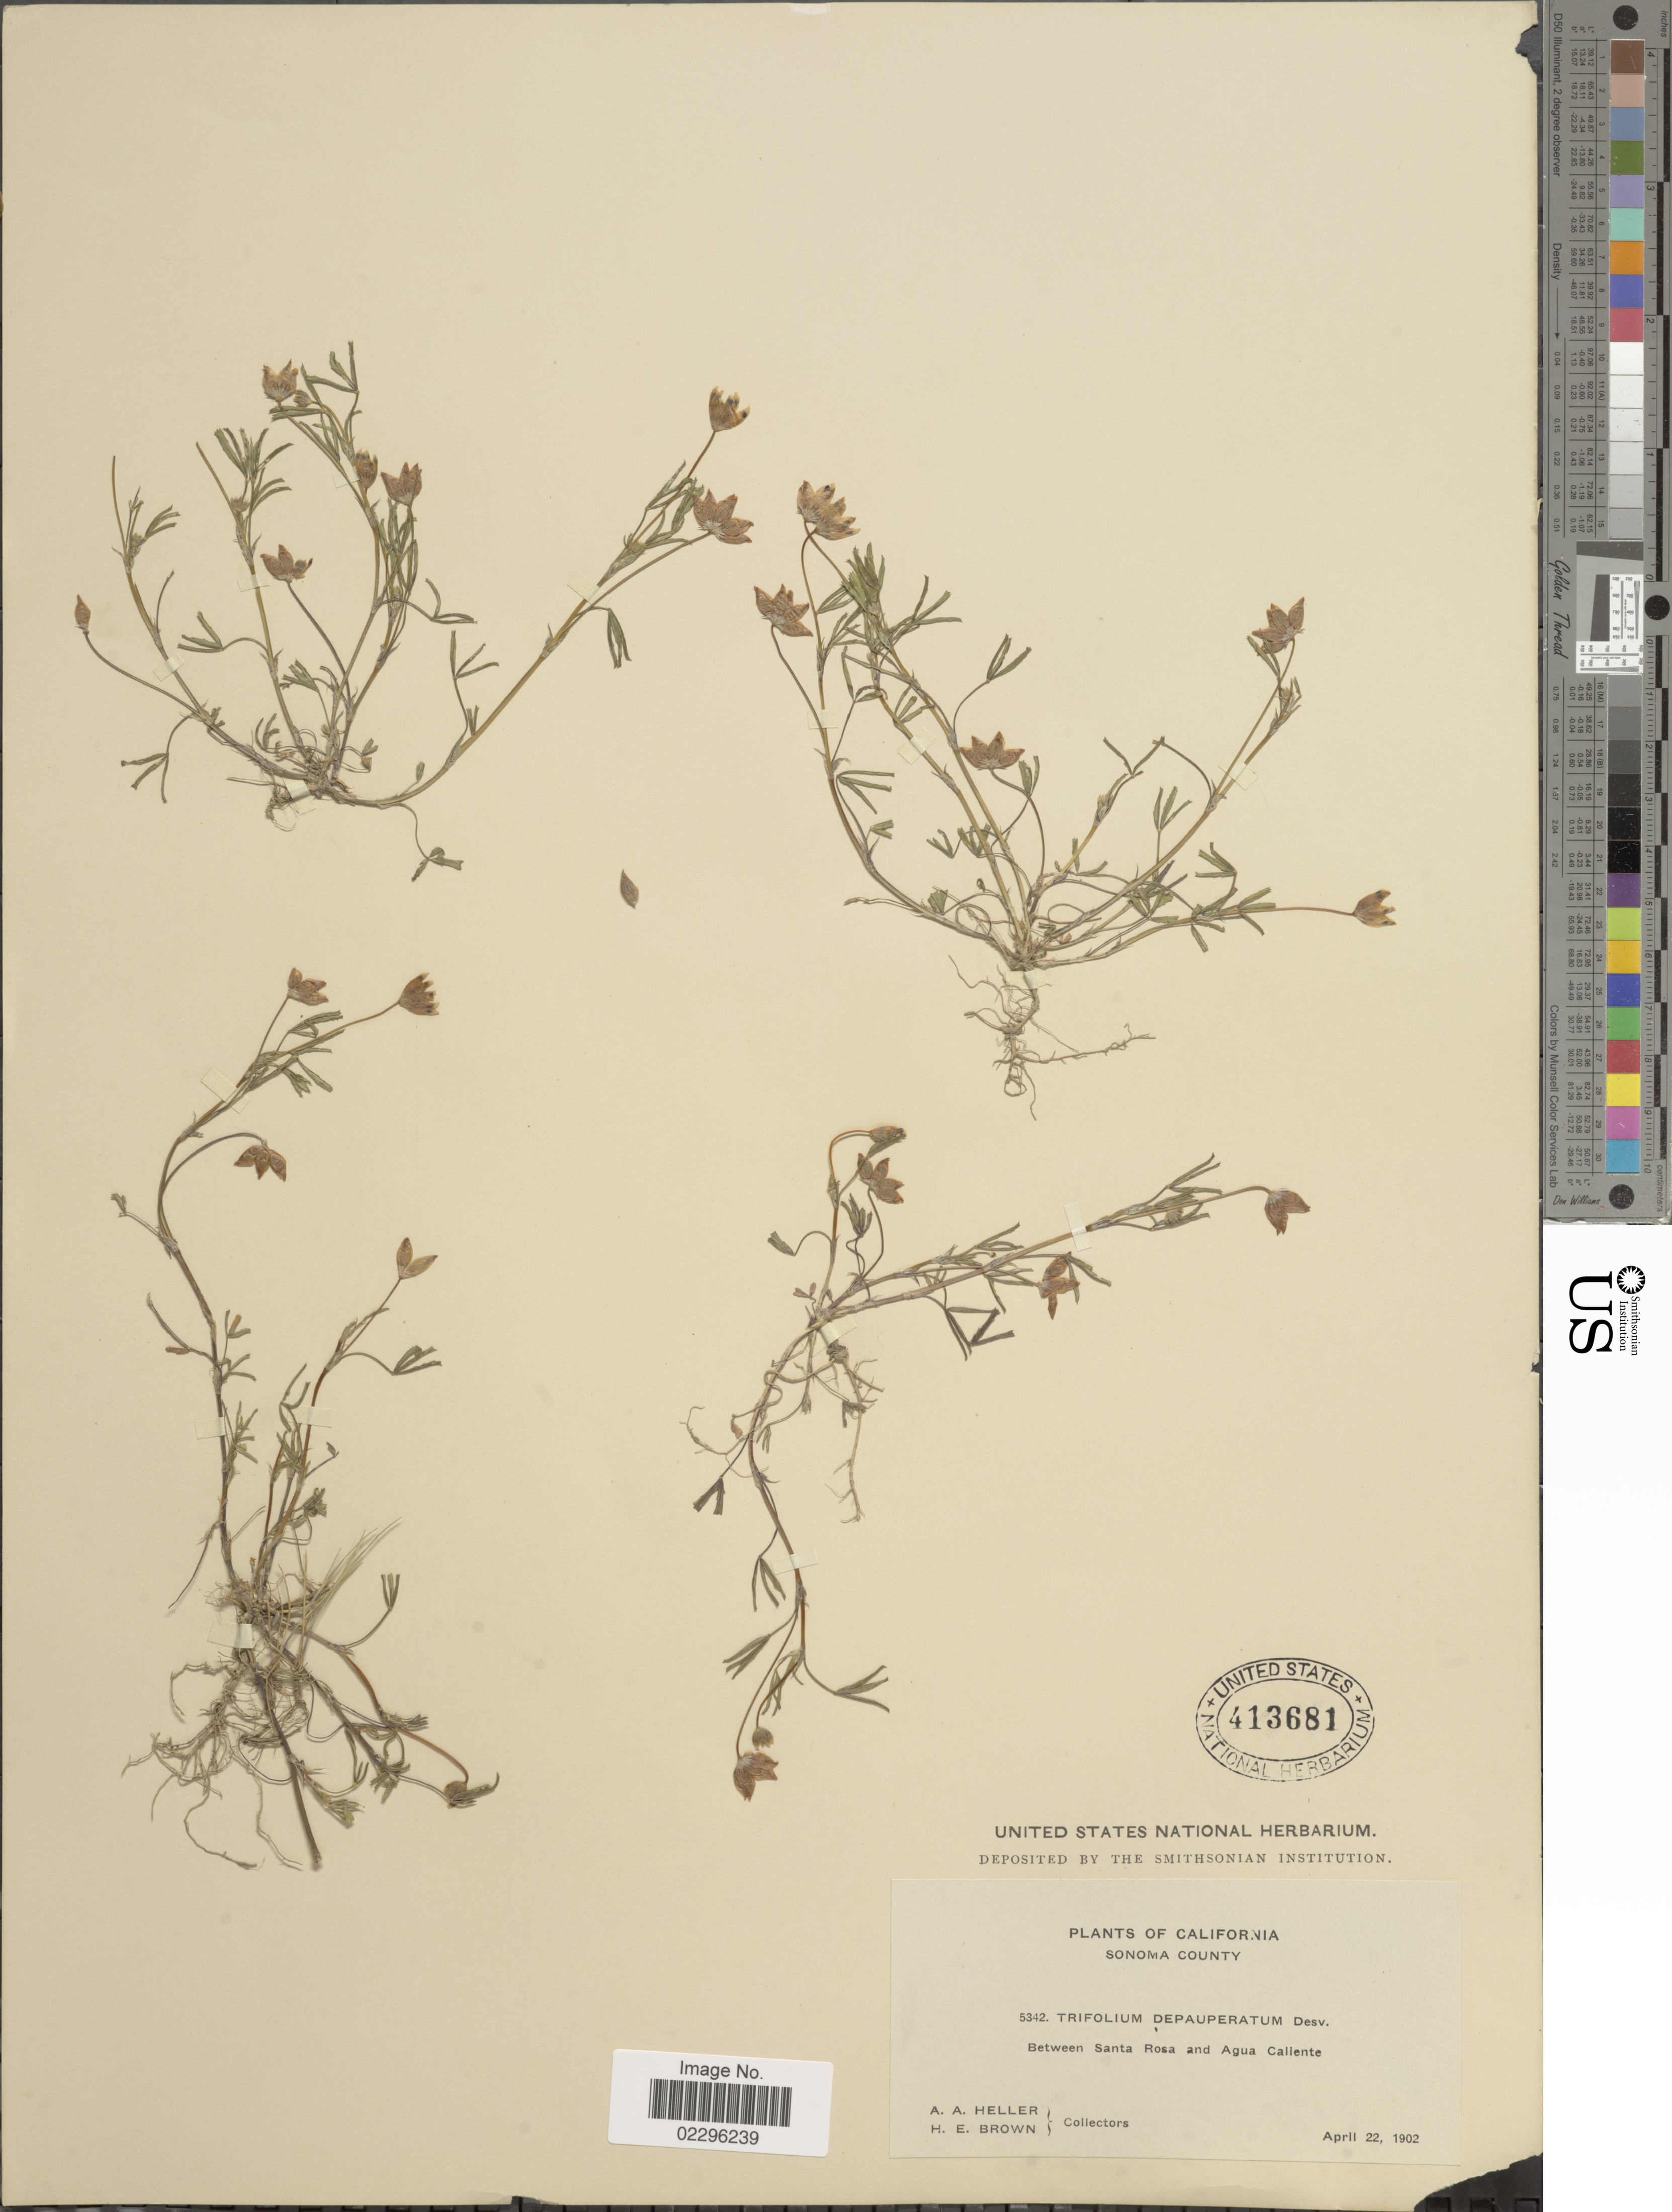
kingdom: Plantae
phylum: Tracheophyta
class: Magnoliopsida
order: Fabales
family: Fabaceae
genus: Trifolium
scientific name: Trifolium depauperatum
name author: Desv.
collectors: A. A. Heller & H. E. Brown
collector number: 5342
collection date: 1902-04-22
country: United States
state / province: California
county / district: Sonoma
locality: Sonoma County. Between Santa Rosa and Agua Caliente.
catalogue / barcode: US 413681